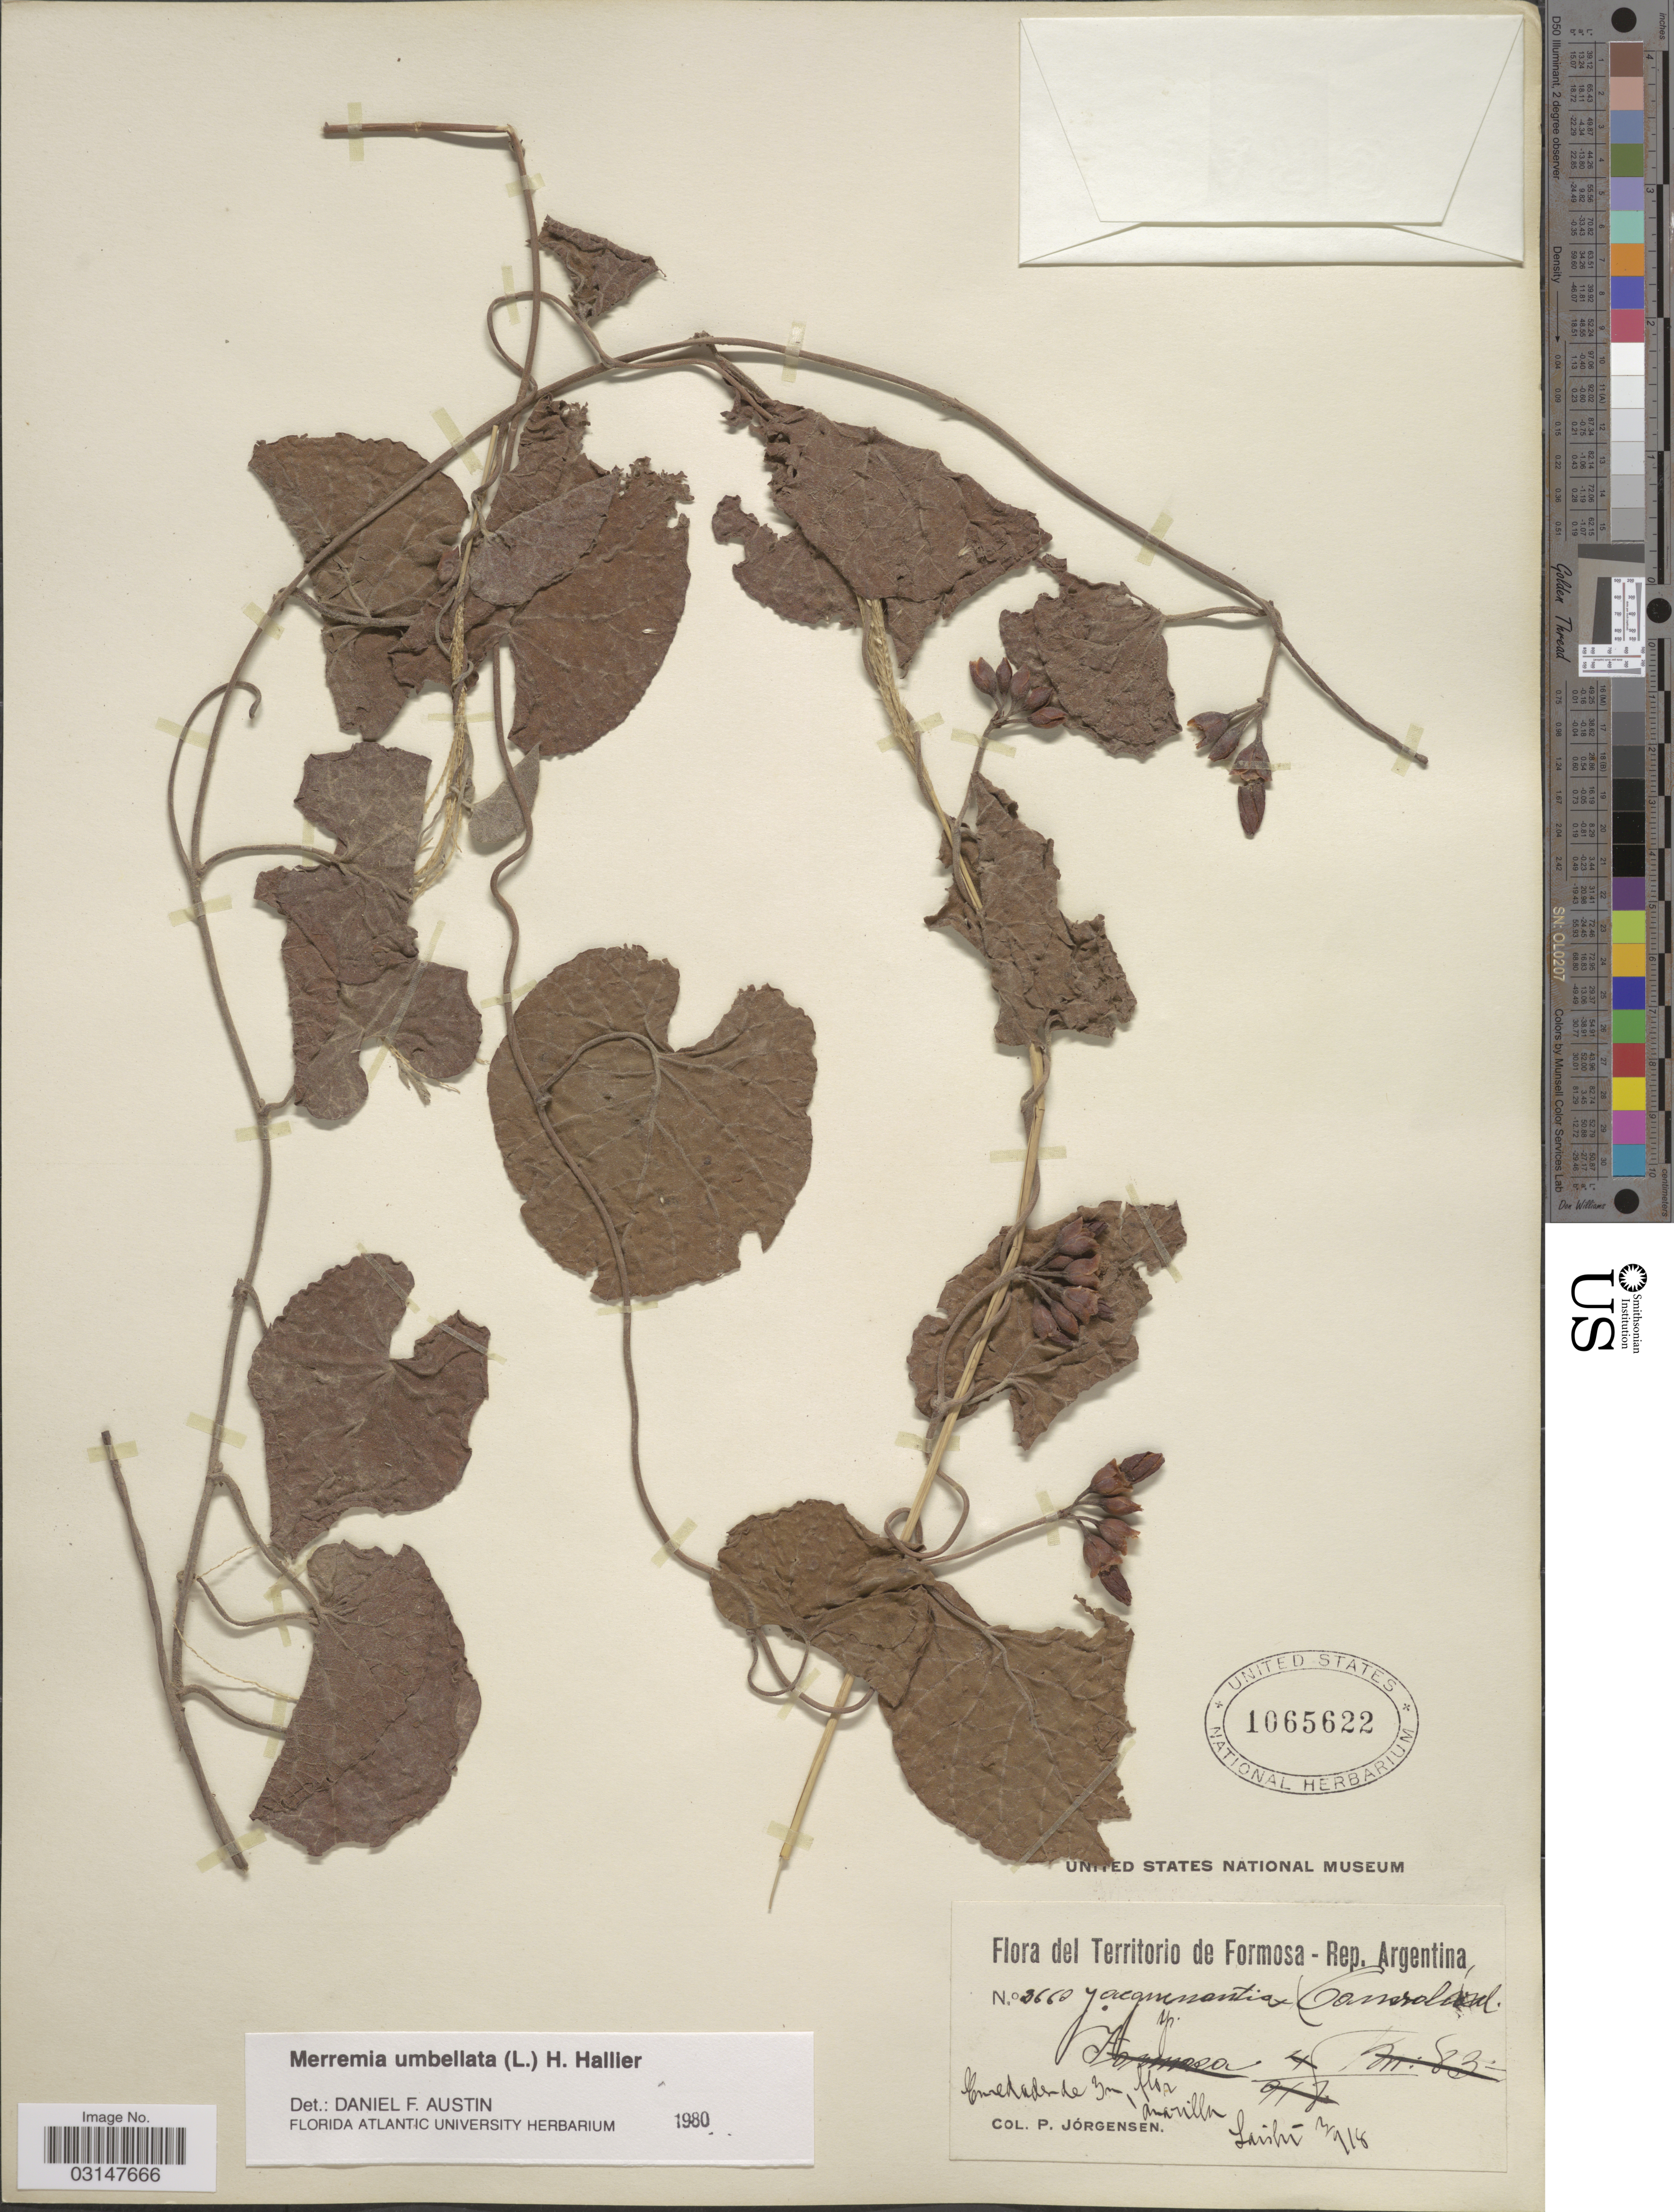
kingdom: Plantae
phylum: Tracheophyta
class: Magnoliopsida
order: Solanales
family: Convolvulaceae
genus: Camonea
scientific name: Camonea umbellata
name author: (L.) A. R. Simões & Staples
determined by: Strong, Mark T., (BOT), Smithsonian Institution - National Museum of Natural History (UNITED STATES)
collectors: P. Jörgensen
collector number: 2660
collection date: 1918-03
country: Argentina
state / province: Formosa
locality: Territorio de Formosa, Laishí.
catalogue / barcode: US 1065622